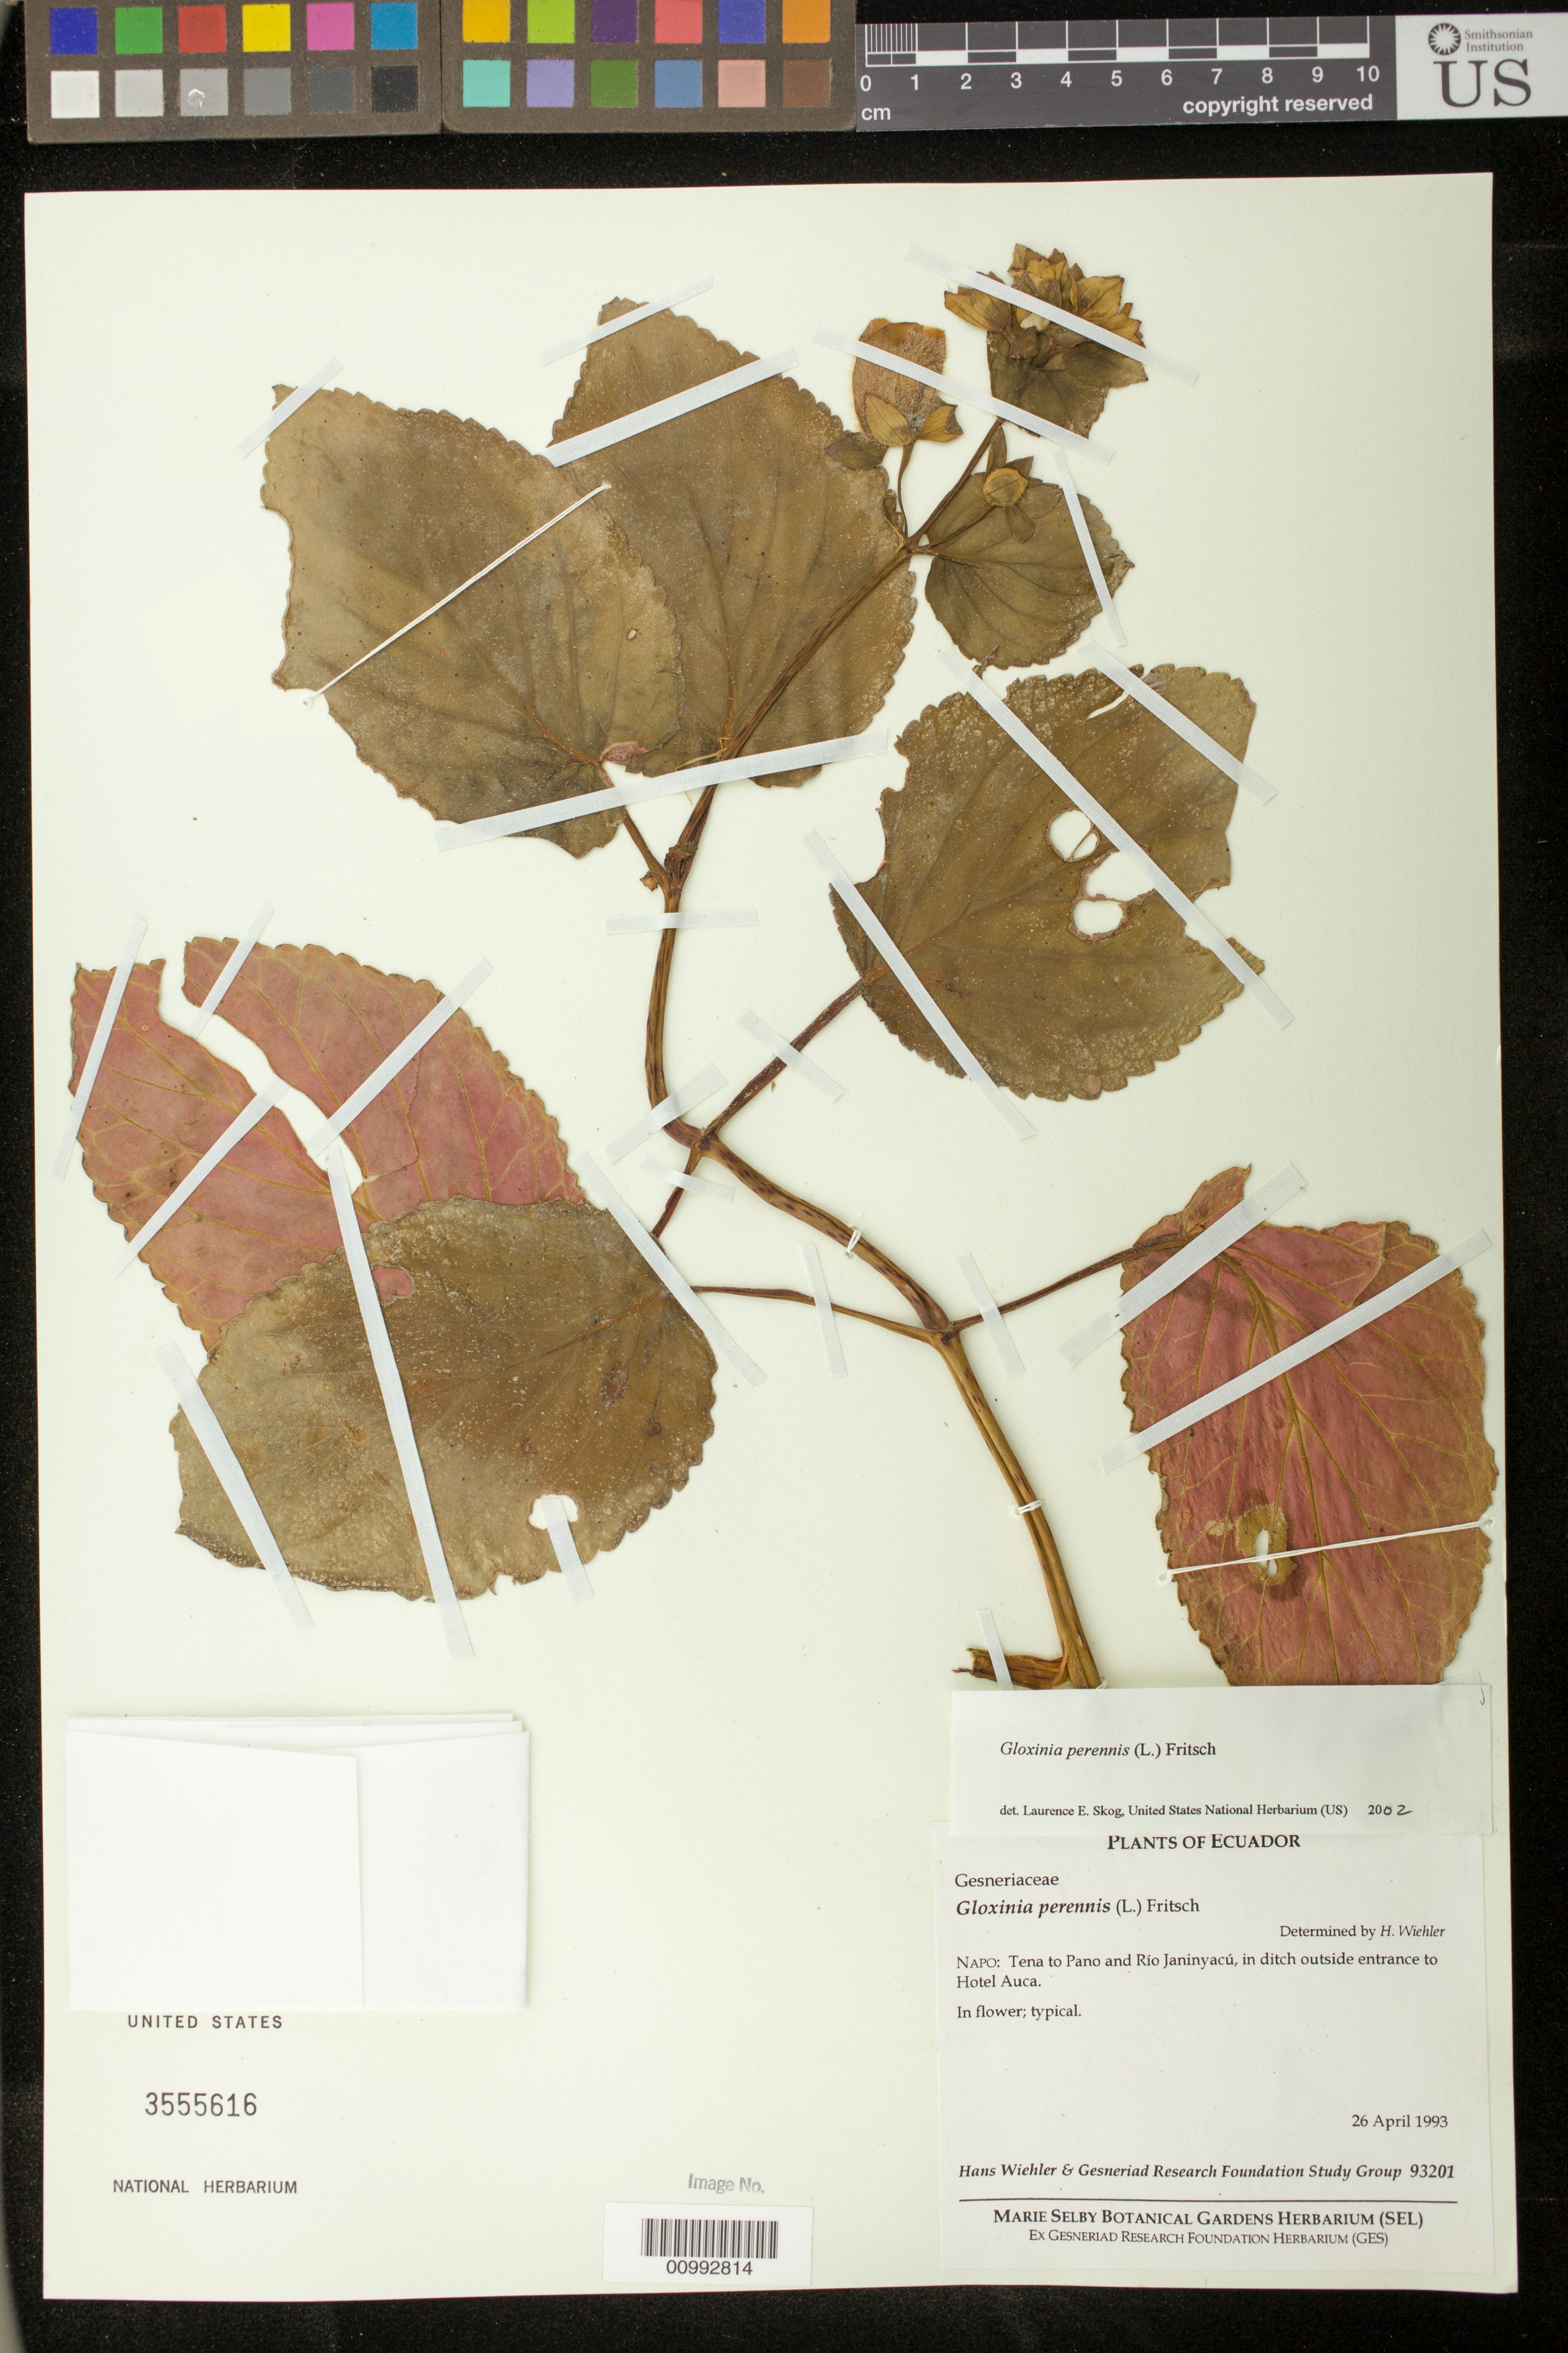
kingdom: Plantae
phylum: Tracheophyta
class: Magnoliopsida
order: Lamiales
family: Gesneriaceae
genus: Gloxinia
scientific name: Gloxinia perennis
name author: (L.) Fritsch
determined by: Skog, Laurence E.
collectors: H. J. Wiehler & GRF Study Group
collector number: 93201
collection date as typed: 26 Apr 1993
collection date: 1993-04-26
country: Ecuador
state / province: Napo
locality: Napo: Tena to Pano and Rio Janinyacú, in ditch outside entrance to Hotel Auca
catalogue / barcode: US 3555616